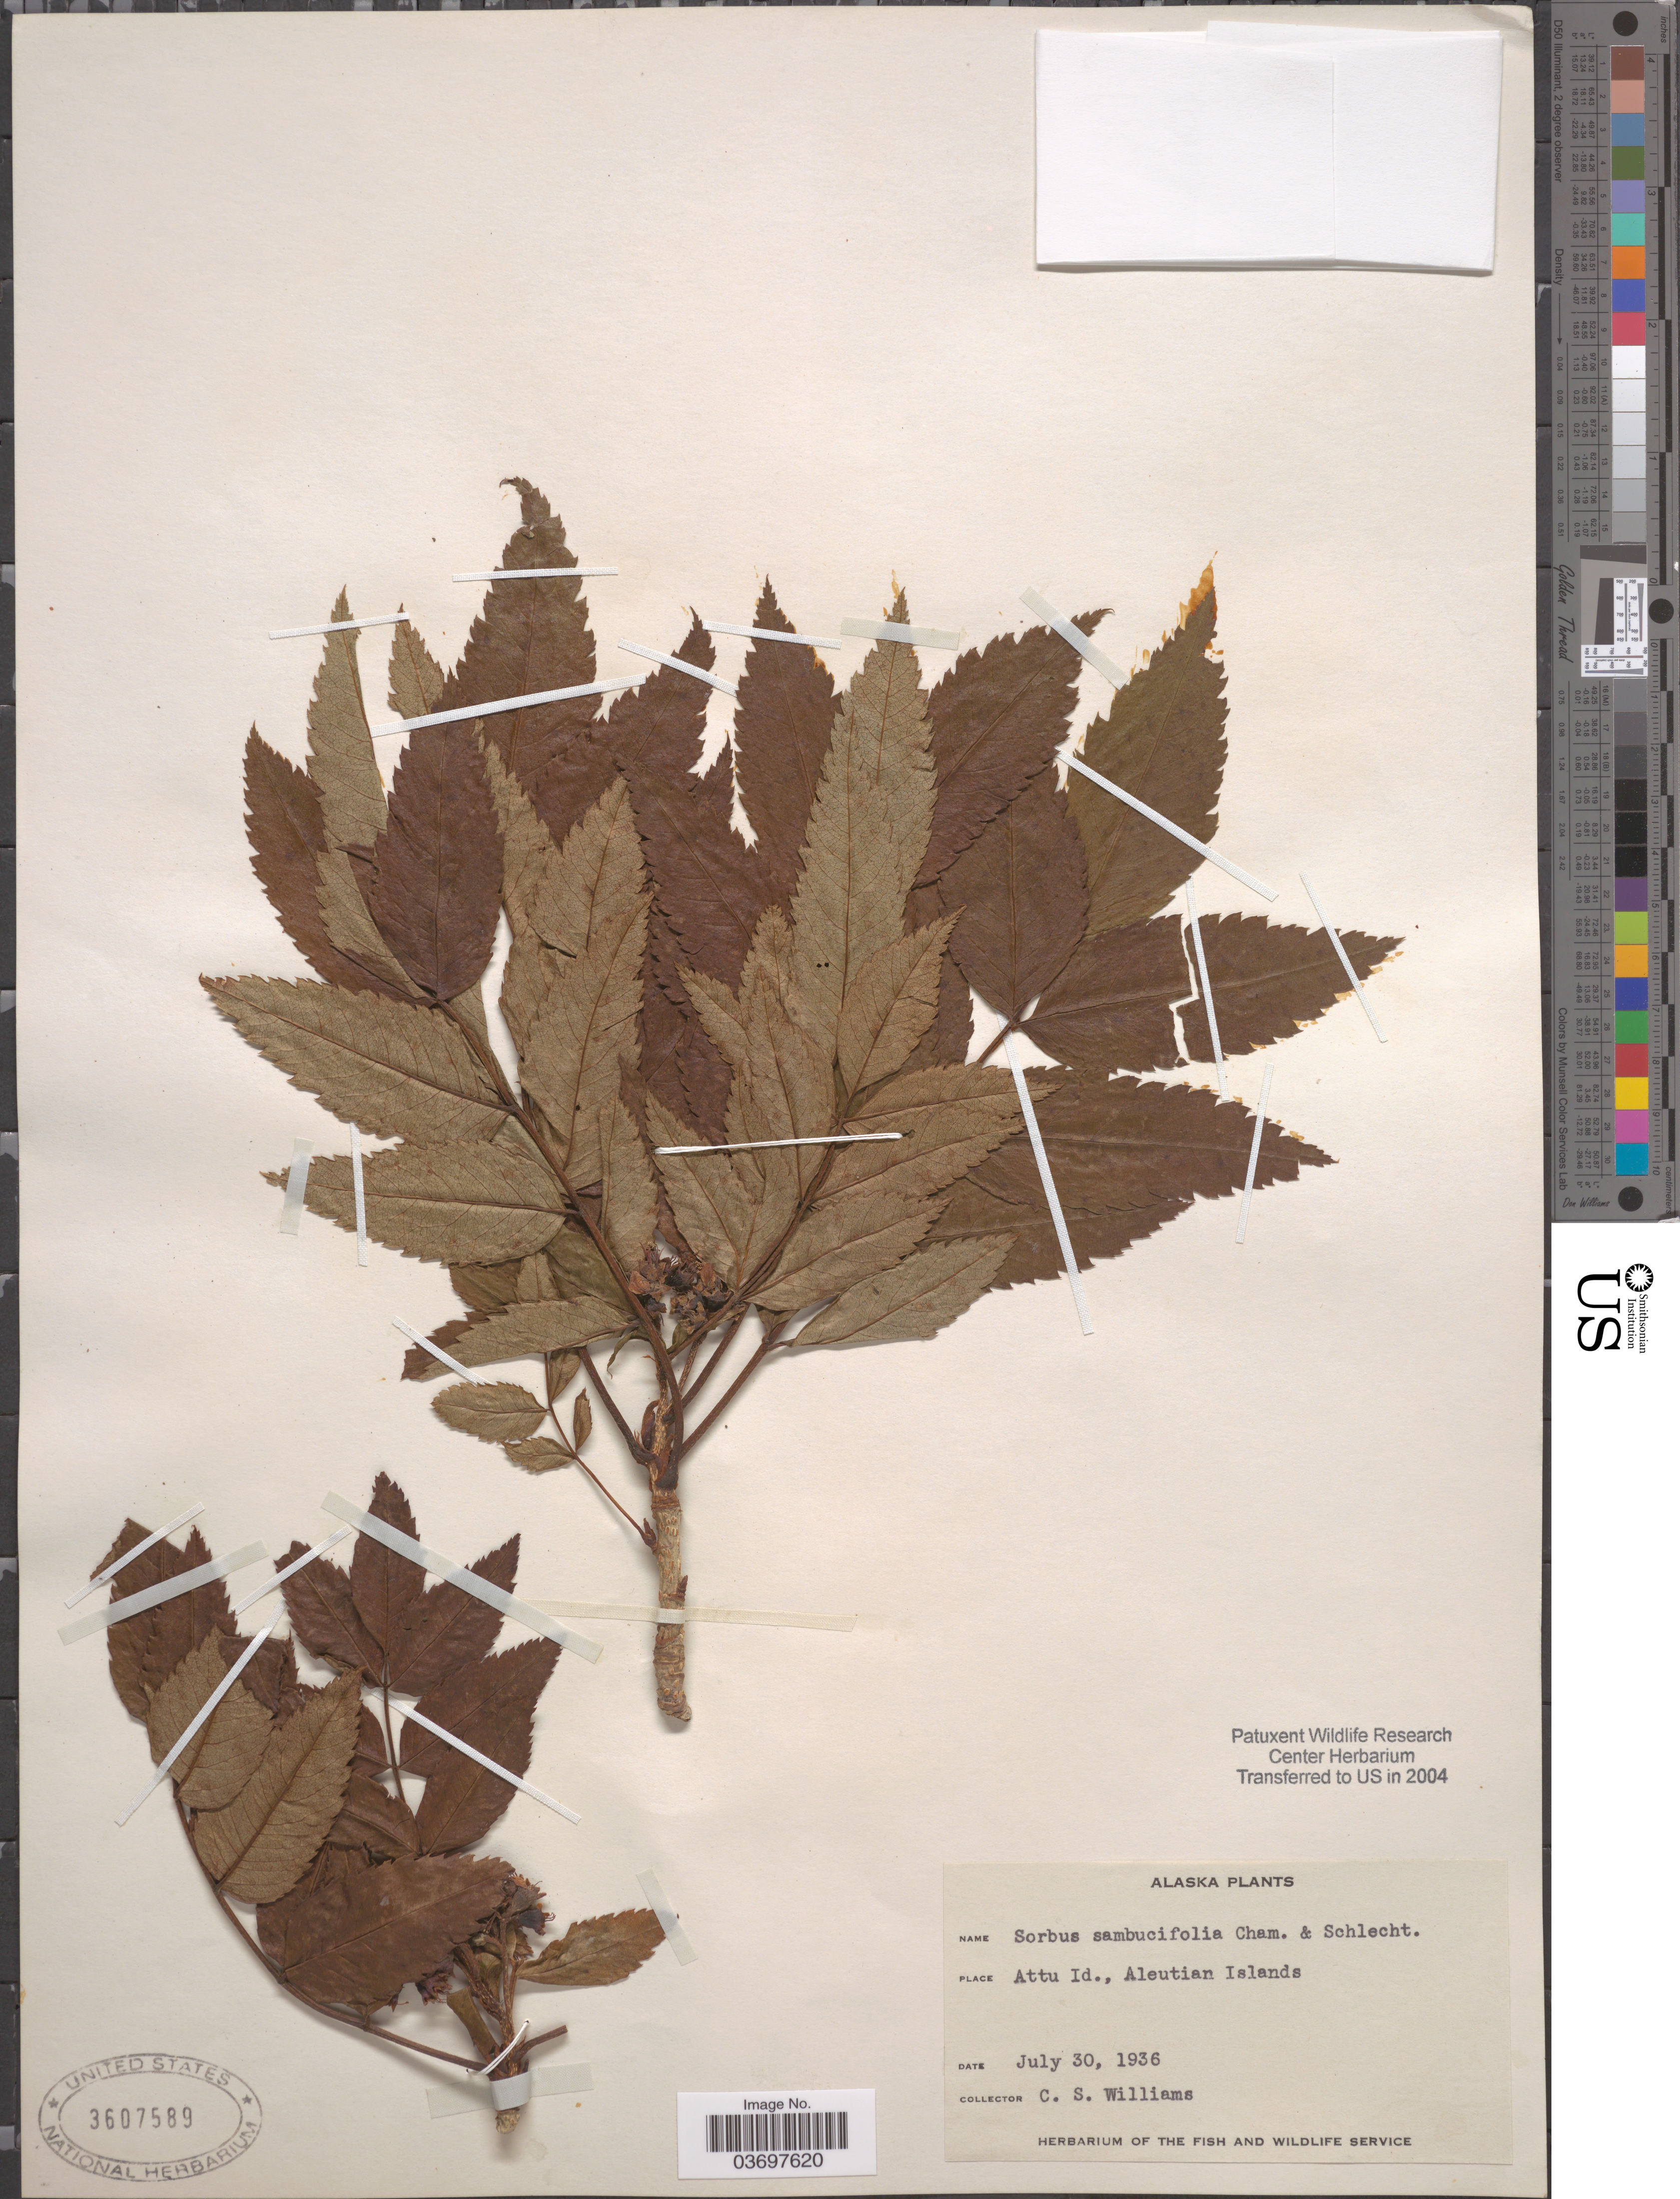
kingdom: Plantae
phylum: Tracheophyta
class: Magnoliopsida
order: Rosales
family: Rosaceae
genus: Sorbus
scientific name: Sorbus sambucifolia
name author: (Cham. & Schltdl.) M. Roem.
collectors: C. Williams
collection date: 1936-07-30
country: United States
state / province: Alaska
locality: Attu Id., Aleutian Islands.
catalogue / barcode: US 3607589